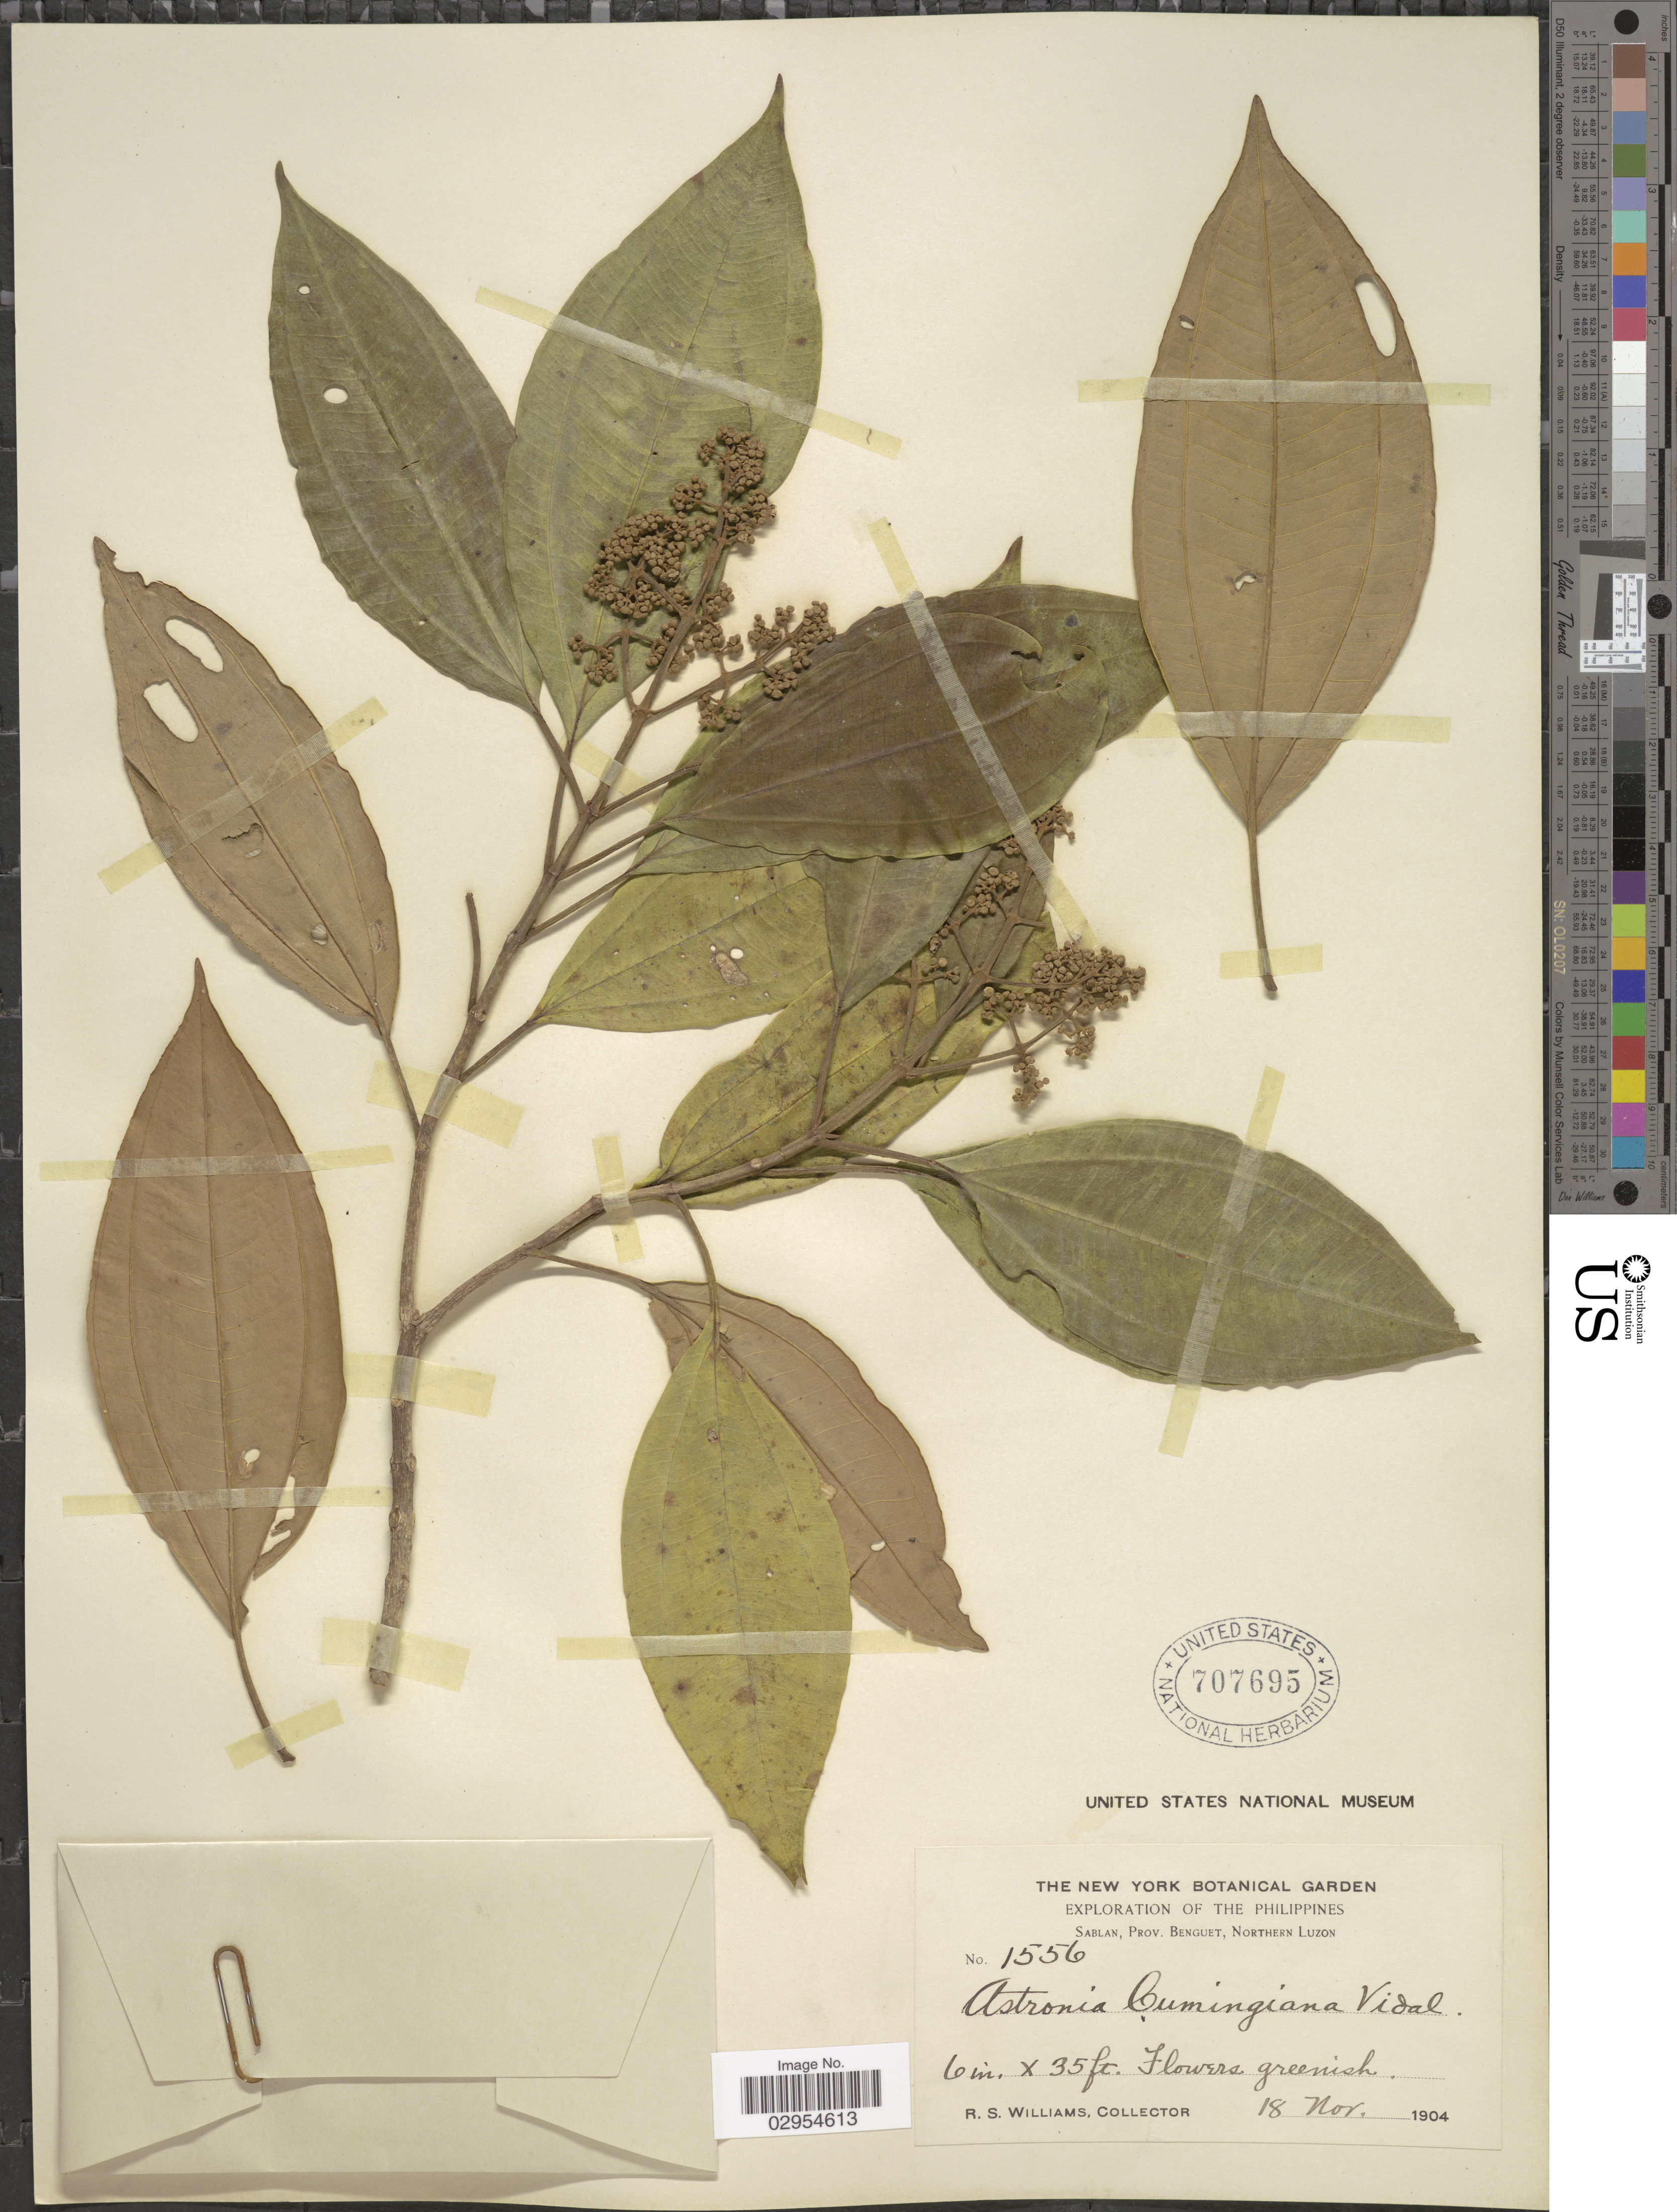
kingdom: Plantae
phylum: Tracheophyta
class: Magnoliopsida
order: Myrtales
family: Melastomataceae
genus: Astronia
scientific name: Astronia cumingiana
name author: S. Vidal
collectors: R. S. Williams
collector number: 1556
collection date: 1904-11-18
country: Philippines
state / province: Cordillera (Administrative Region)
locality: Sablan, Prov. Benguet, Northern Luzon.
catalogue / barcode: US 707695